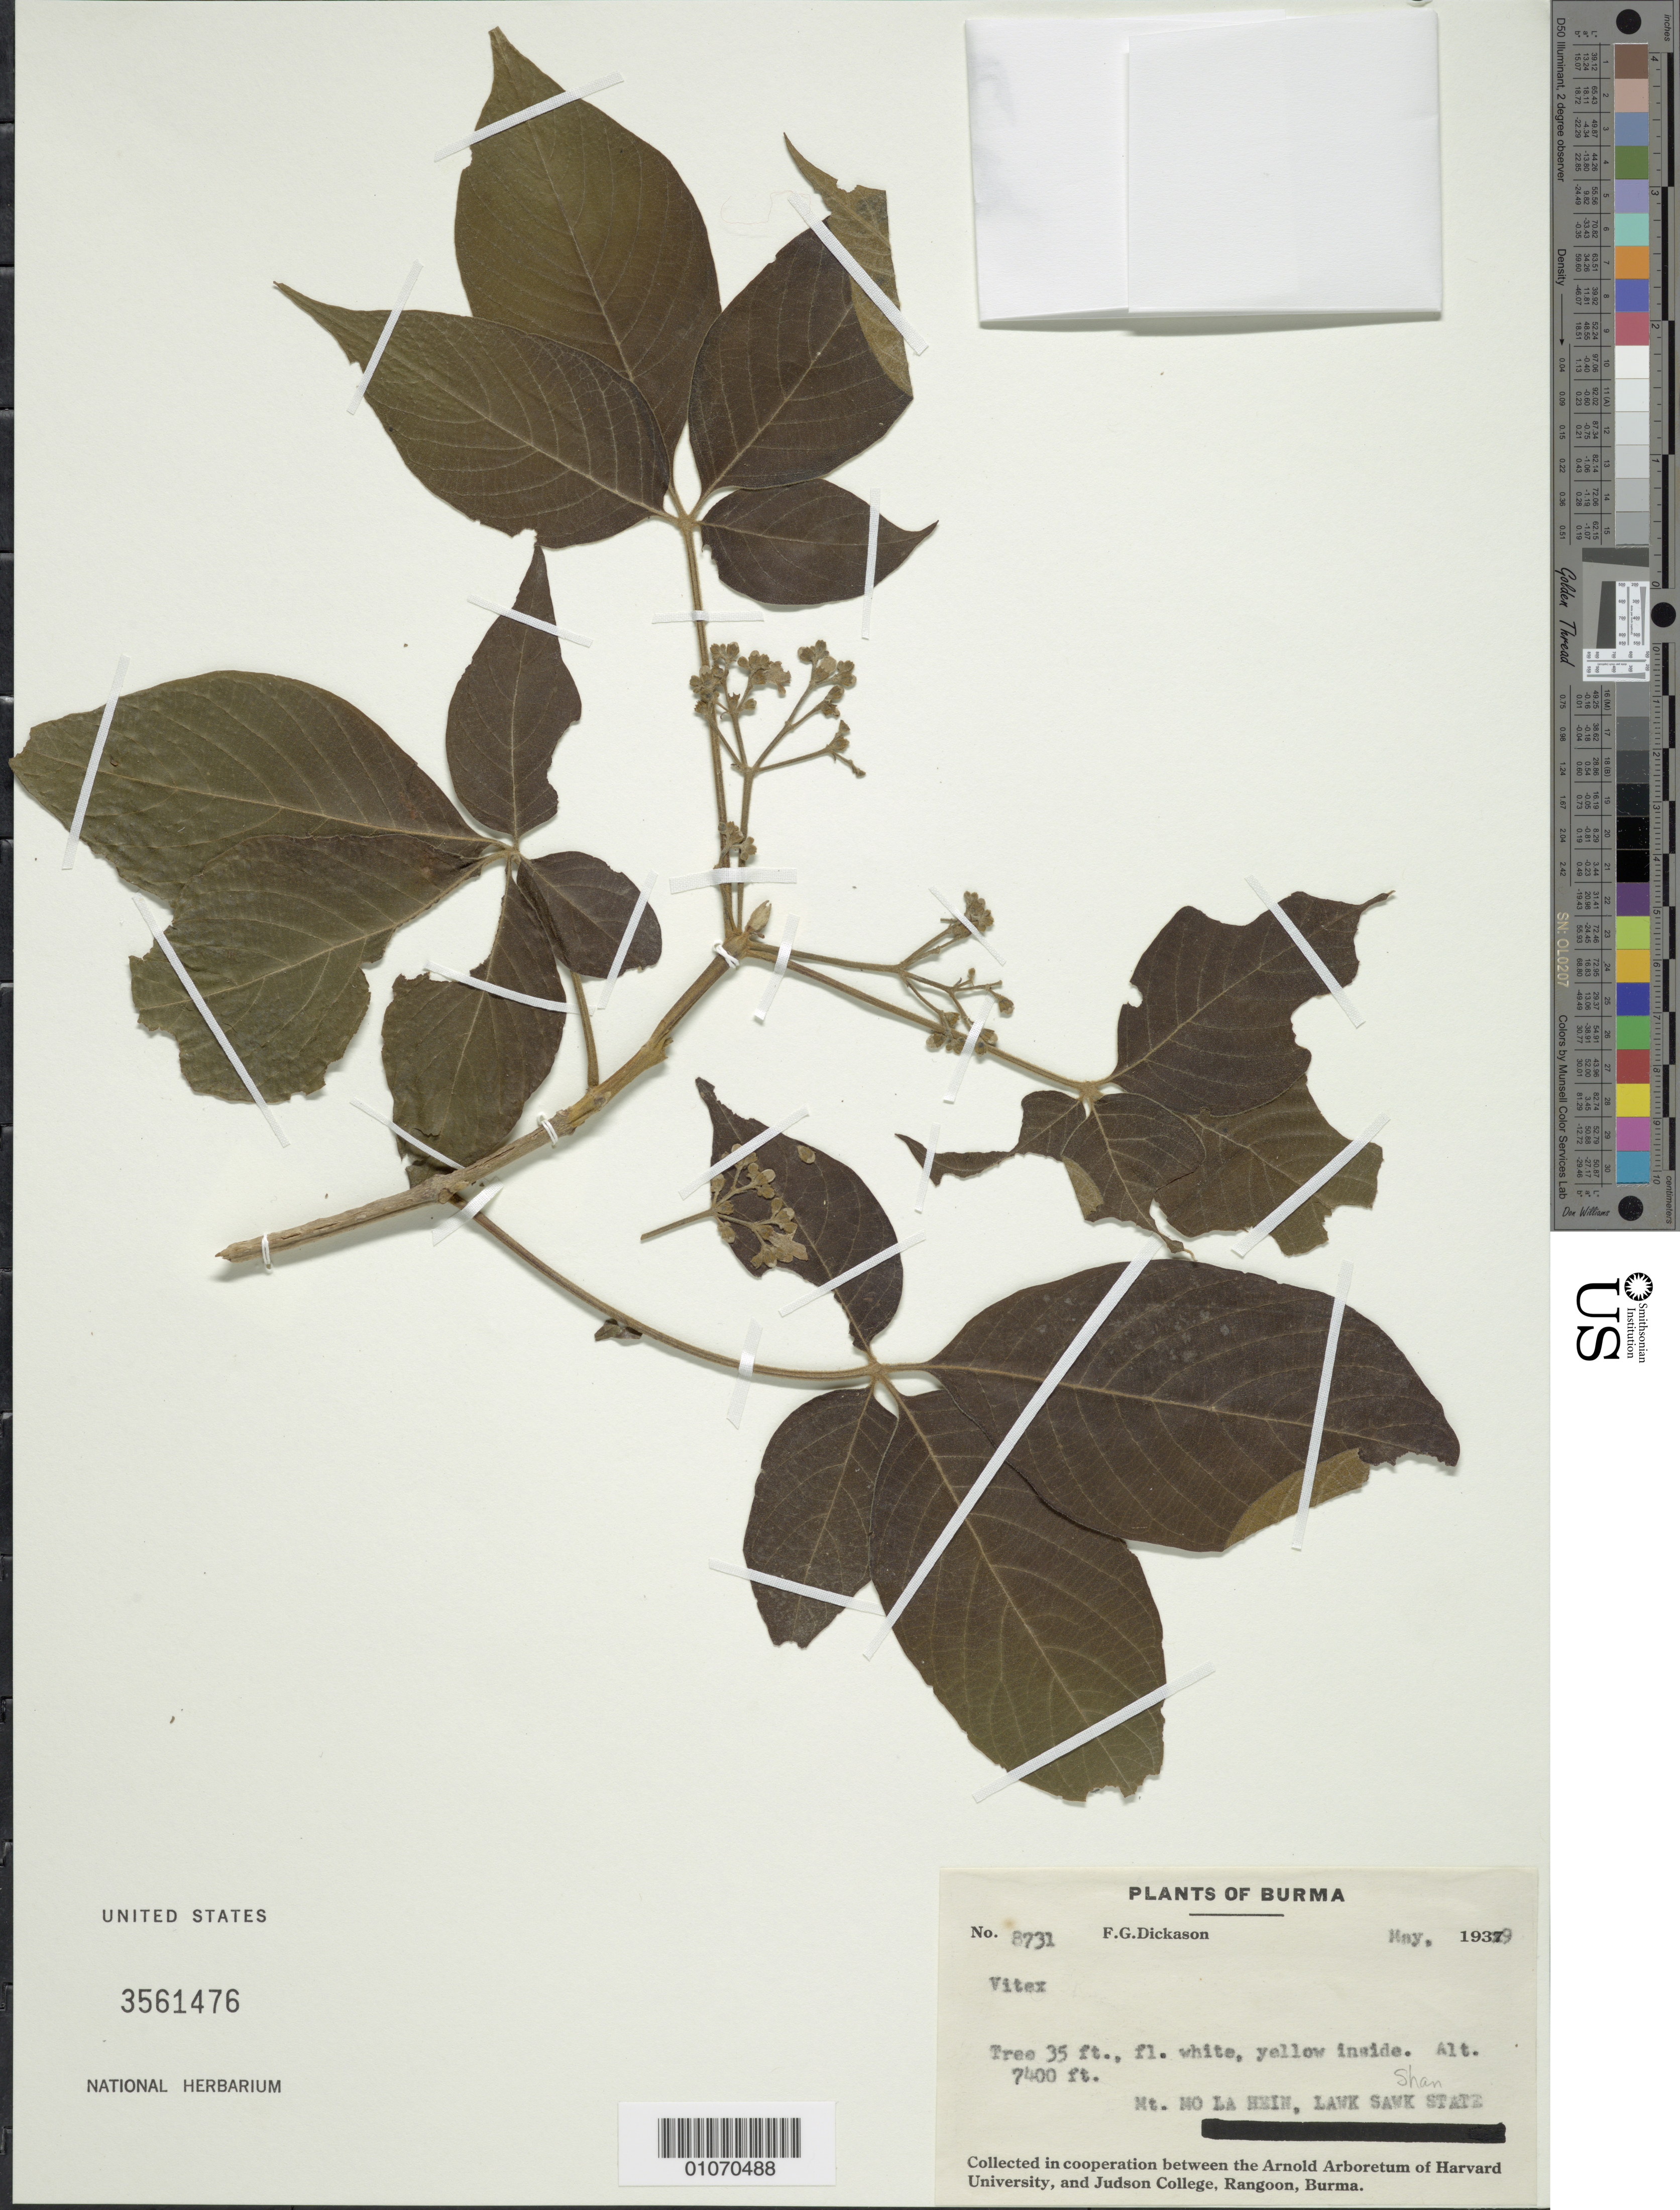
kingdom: Plantae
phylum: Tracheophyta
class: Magnoliopsida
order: Lamiales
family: Lamiaceae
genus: Vitex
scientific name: Vitex sp.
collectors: F. Dickason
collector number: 8731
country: Myanmar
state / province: Shan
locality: Mt. Mo La Mein, Lawk Sawk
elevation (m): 2256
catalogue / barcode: US 3561476